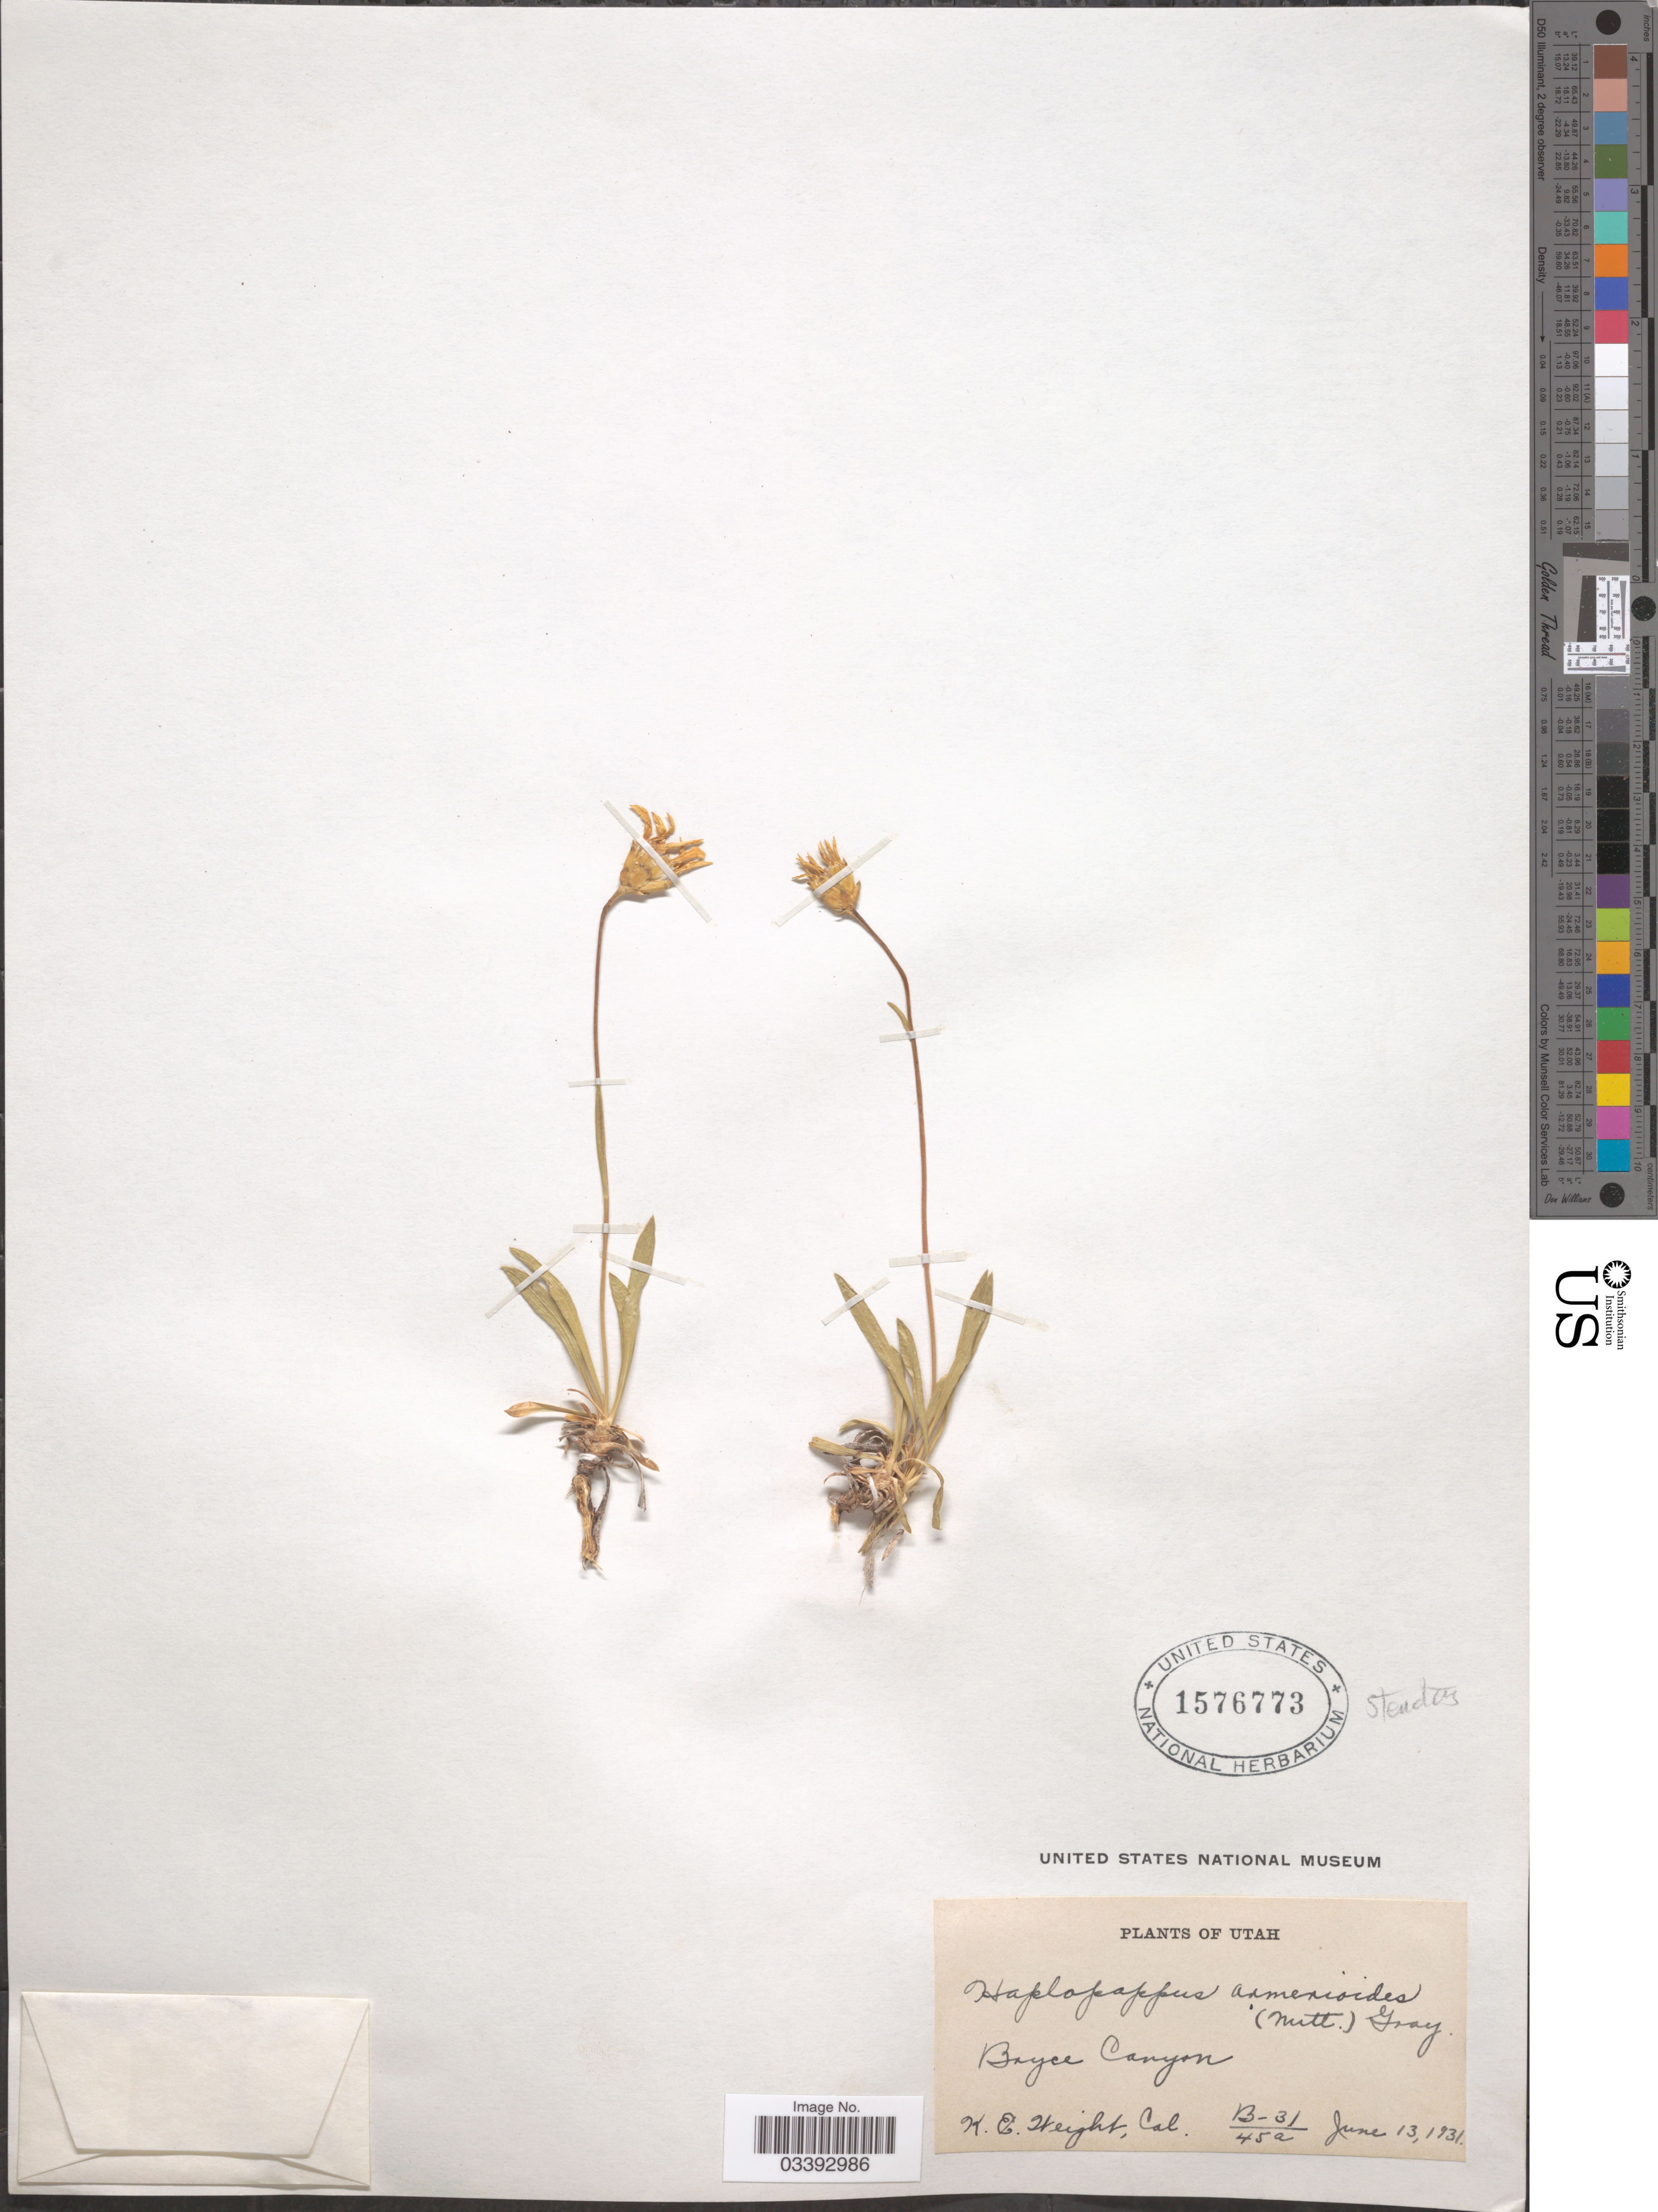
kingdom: Plantae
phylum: Tracheophyta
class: Magnoliopsida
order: Asterales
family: Asteraceae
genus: Stenotus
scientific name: Stenotus armerioides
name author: Nutt.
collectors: K. Weight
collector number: B-31/45a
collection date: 1931-06-13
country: United States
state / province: Utah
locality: Bryce Canyon.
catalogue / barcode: US 1576773